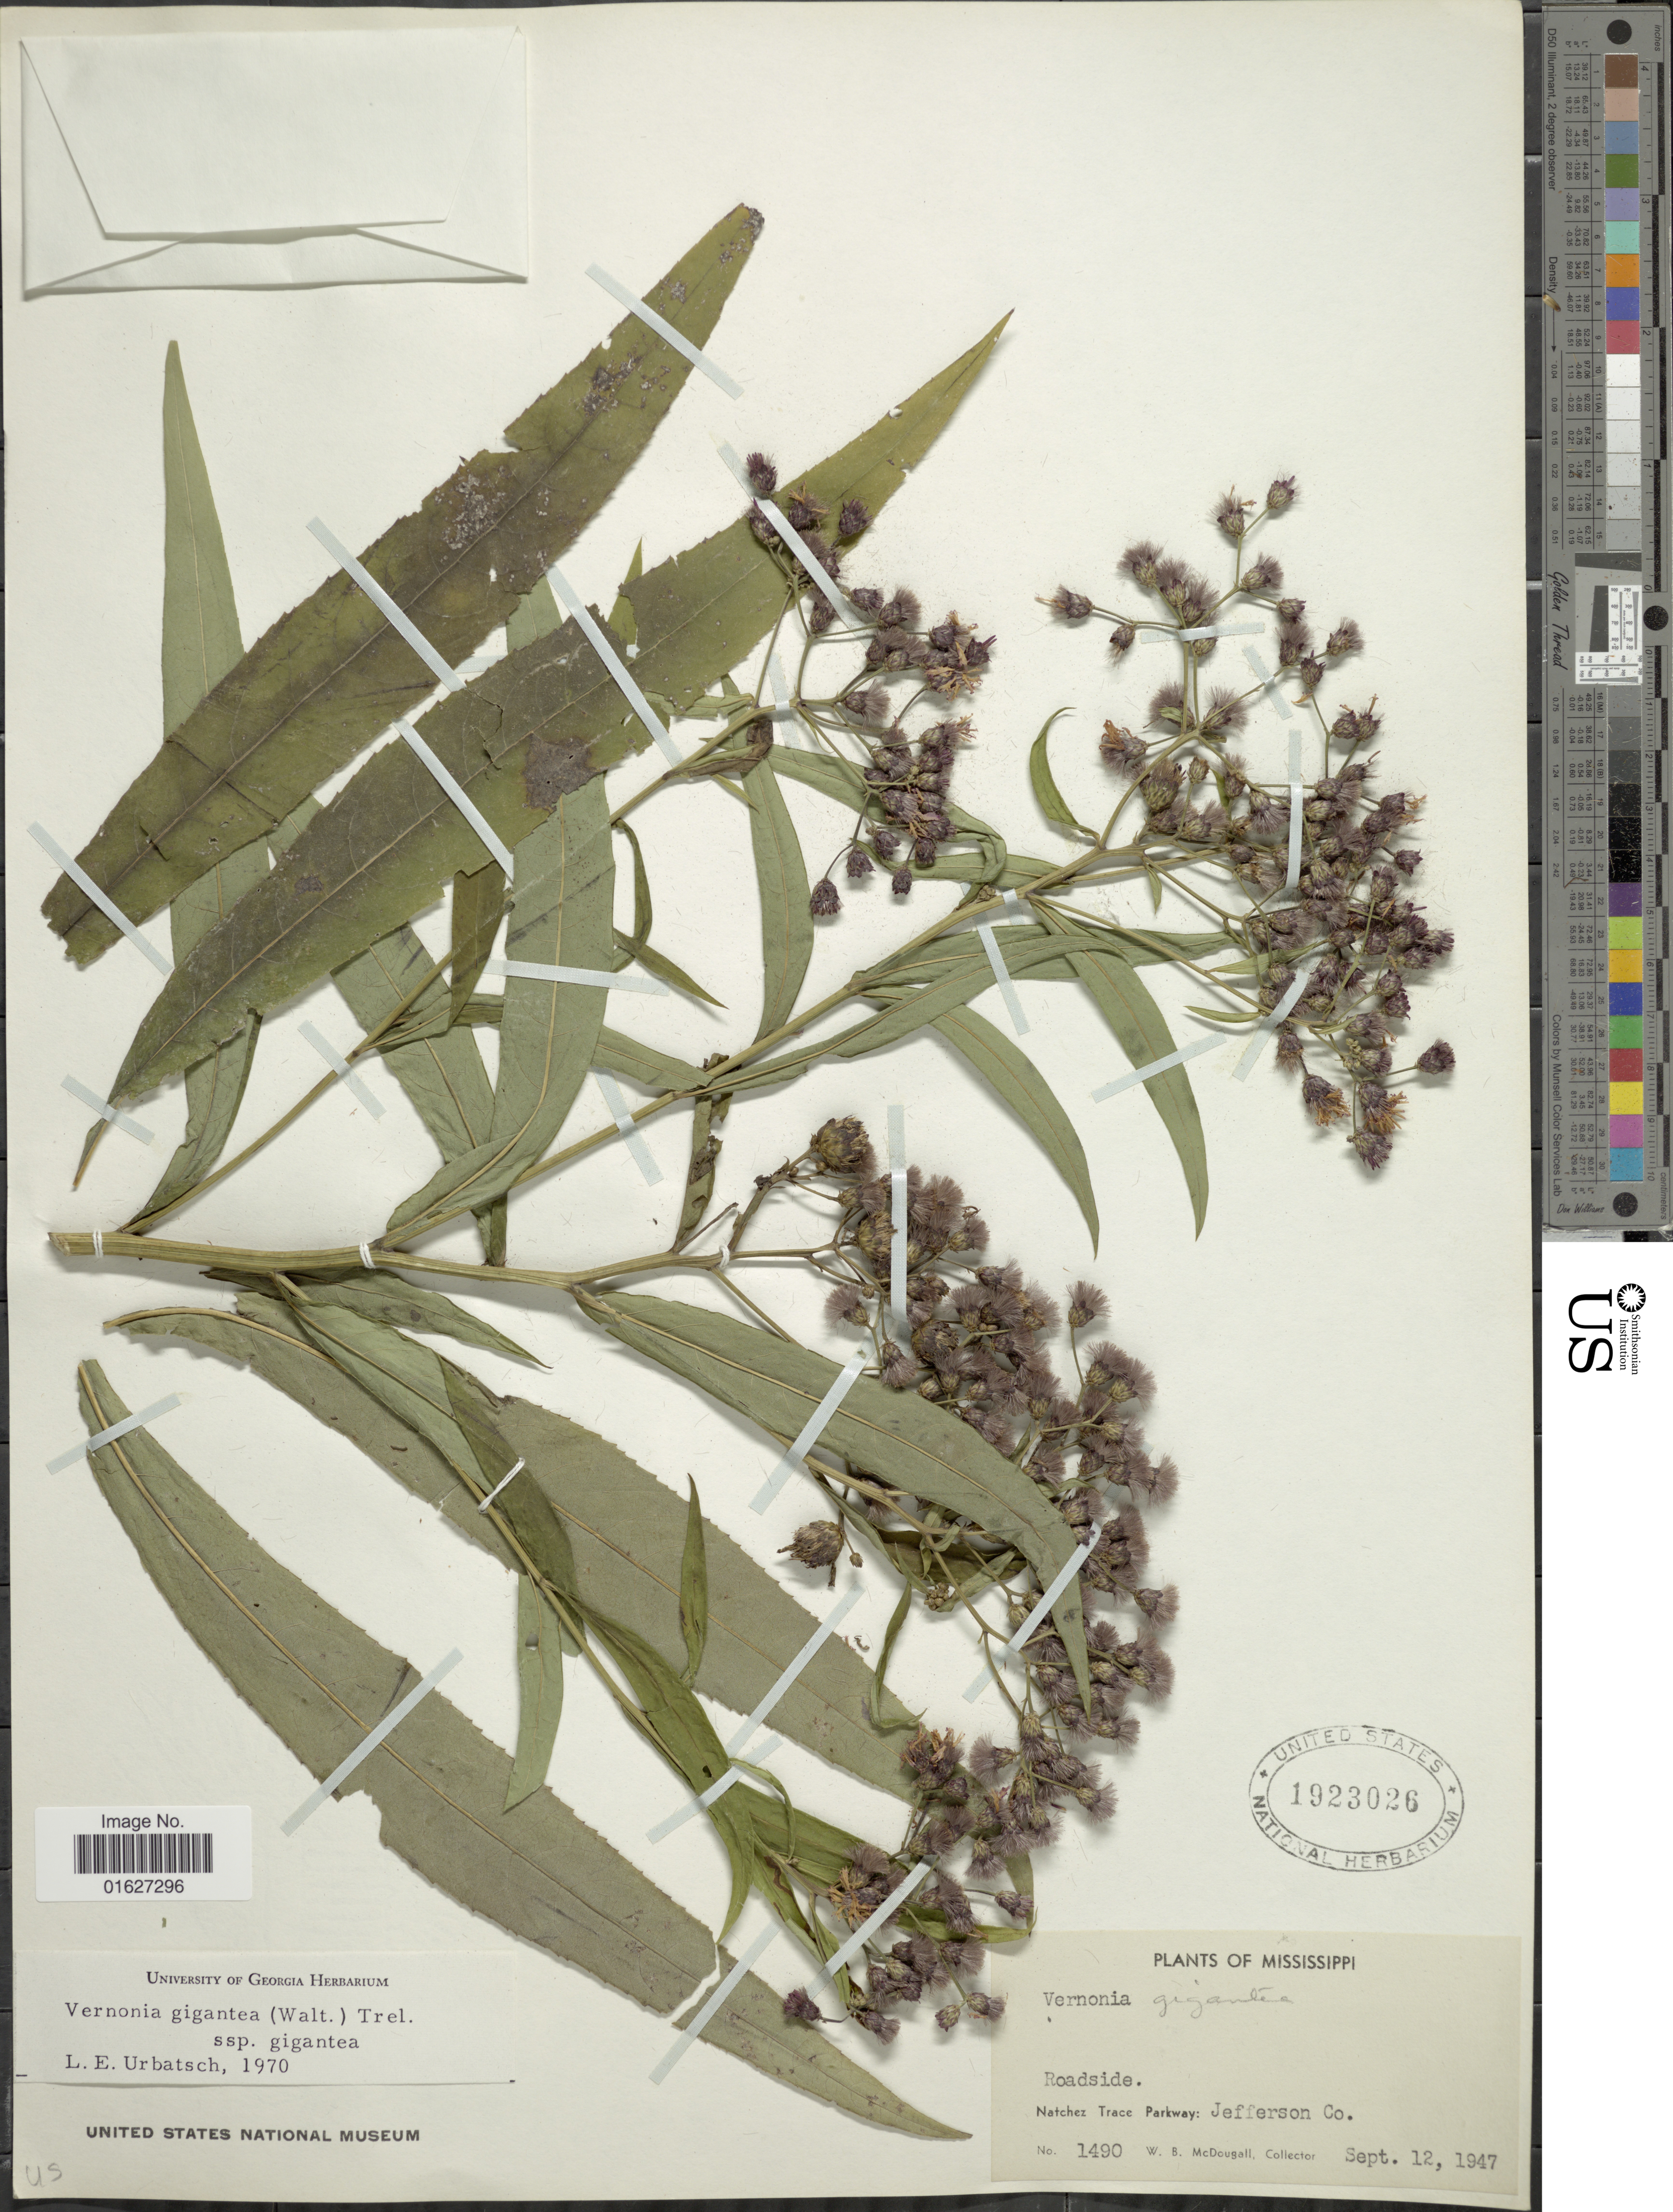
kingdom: Plantae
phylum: Tracheophyta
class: Magnoliopsida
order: Asterales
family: Asteraceae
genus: Vernonia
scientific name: Vernonia gigantea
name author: (Walter) Trel.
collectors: W. B. McDougall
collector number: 1490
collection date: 1947-09-12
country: United States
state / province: Mississippi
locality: Mississippi. Roadside. Natchez Trace Parkway: Jefferson Co.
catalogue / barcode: US 1923026